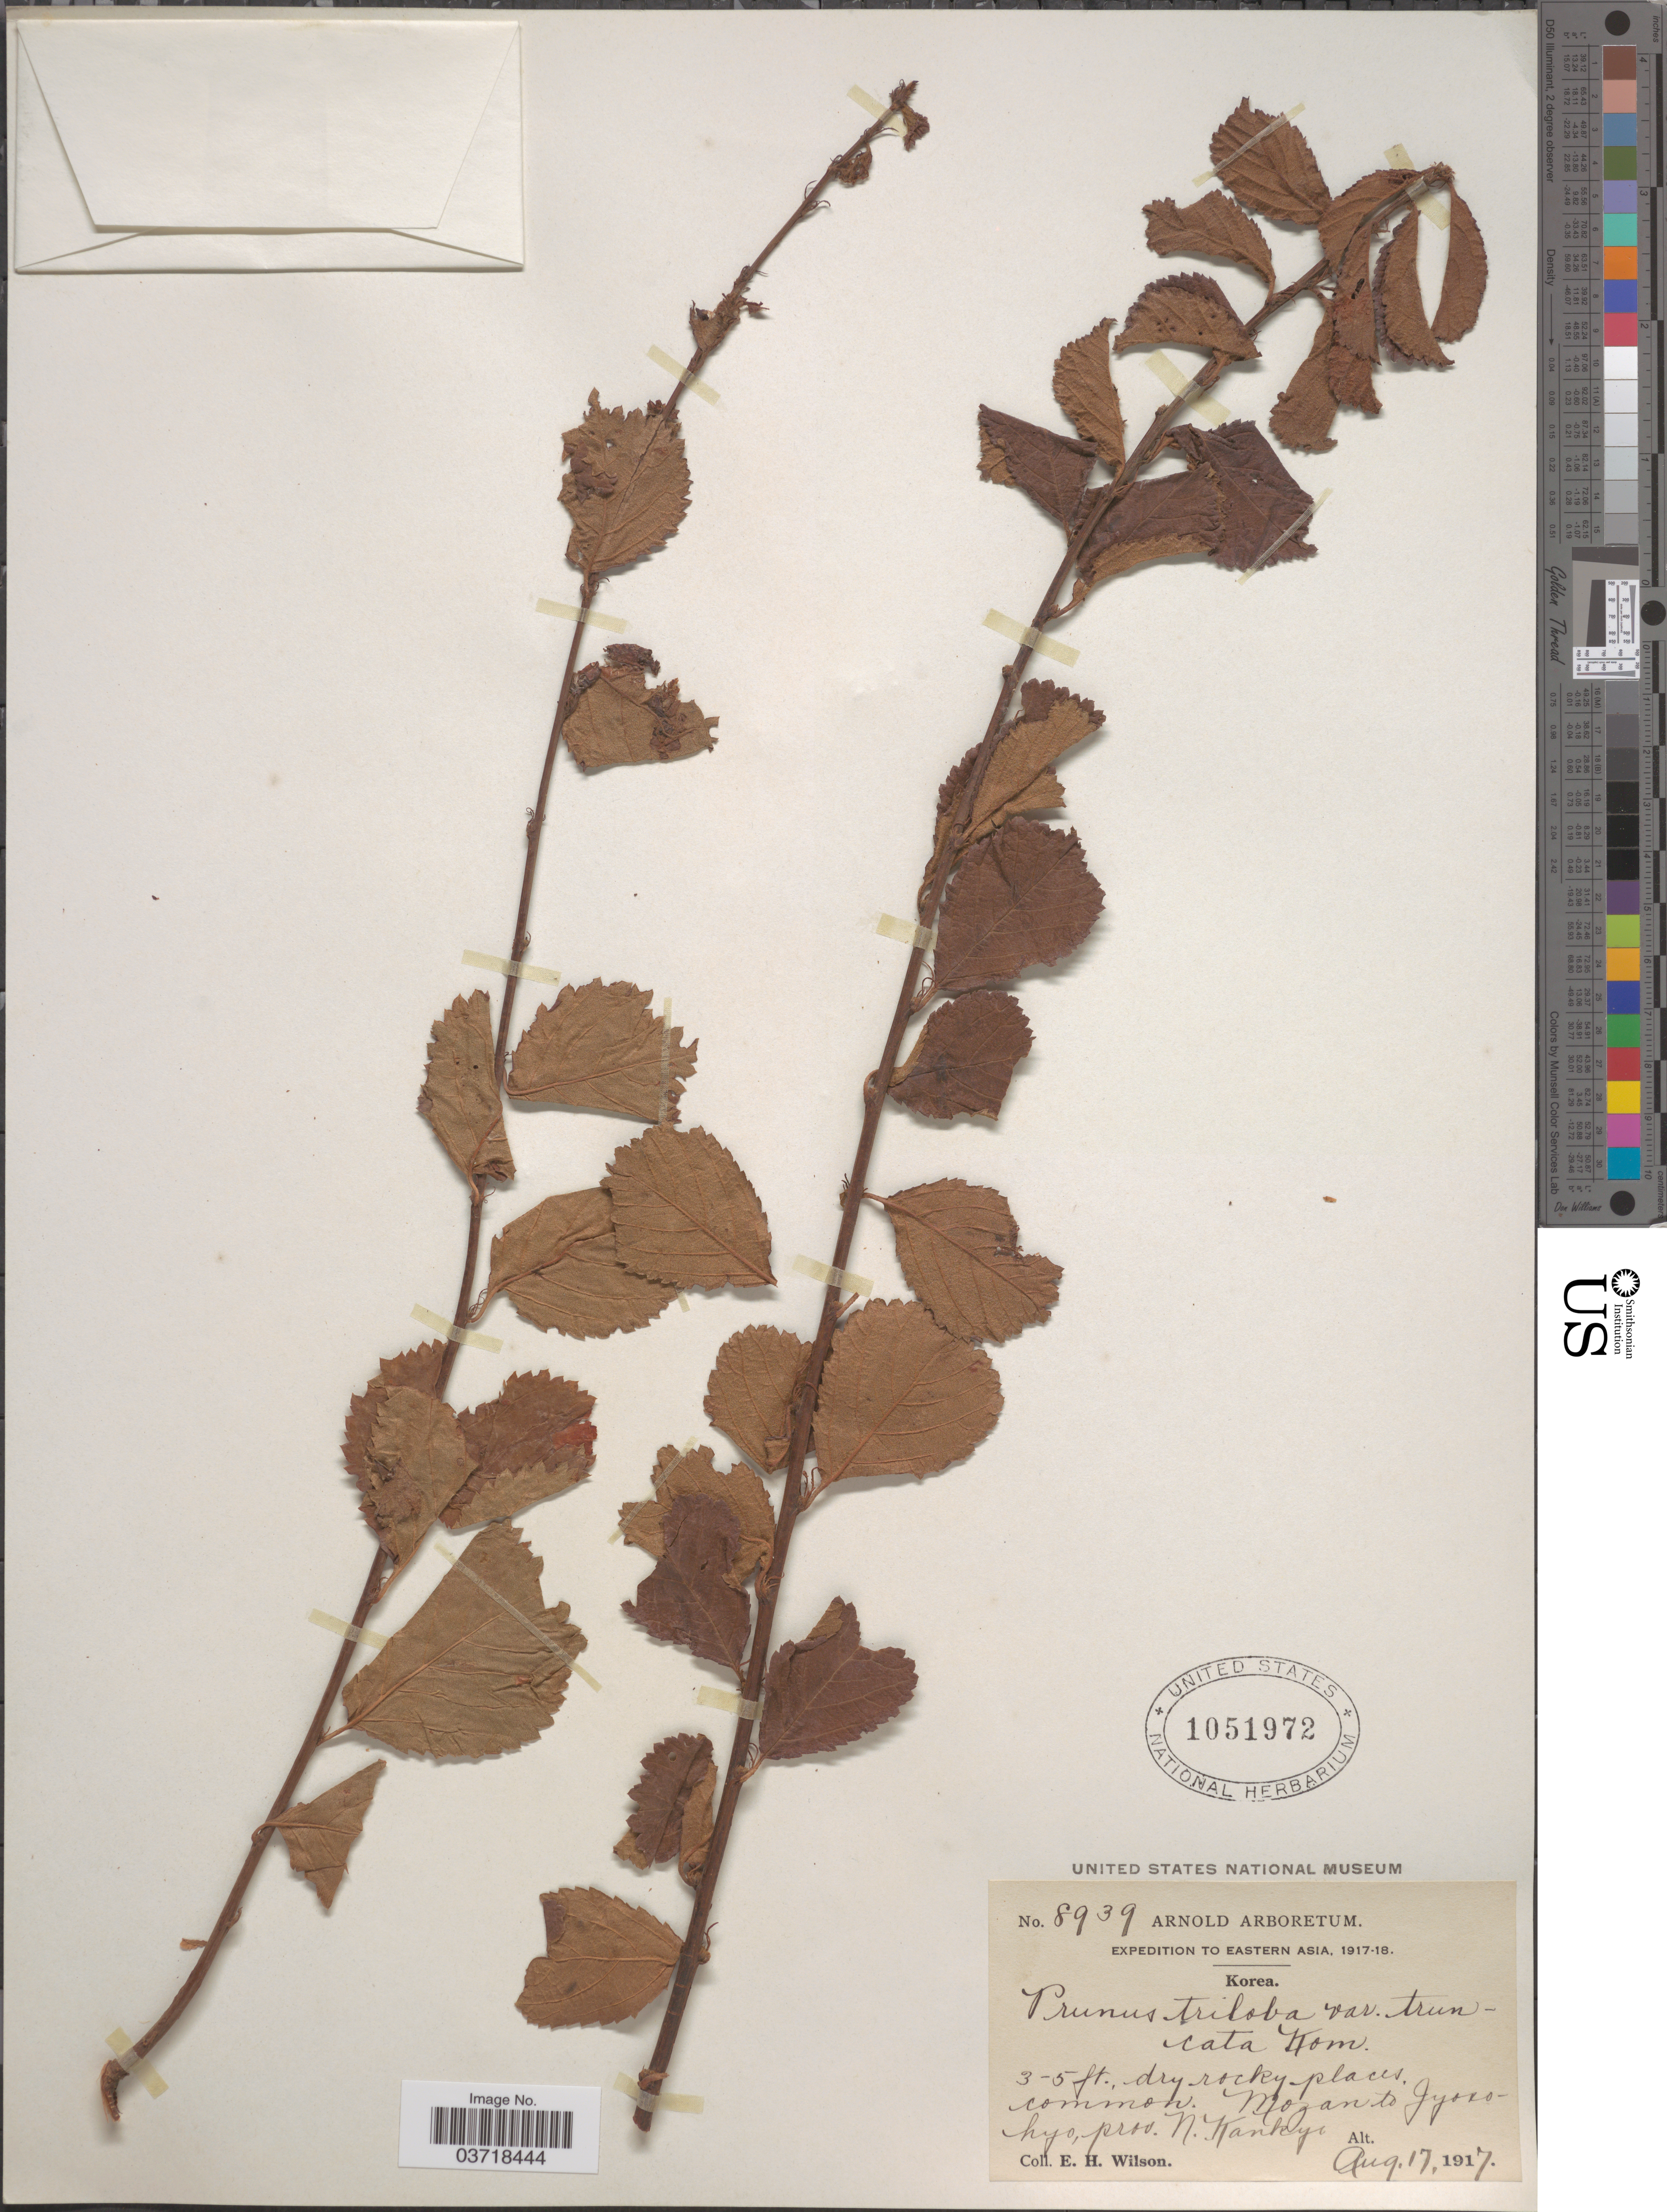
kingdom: Plantae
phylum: Tracheophyta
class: Magnoliopsida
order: Rosales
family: Rosaceae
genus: Prunus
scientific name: Prunus triloba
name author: Lindl.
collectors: E. Wilson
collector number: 8939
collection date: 1917-08-17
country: North Korea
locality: Eastern Asia. Korea. Mozan to Jyoro-hyo, prov. N. Kankyo.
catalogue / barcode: US 1051972